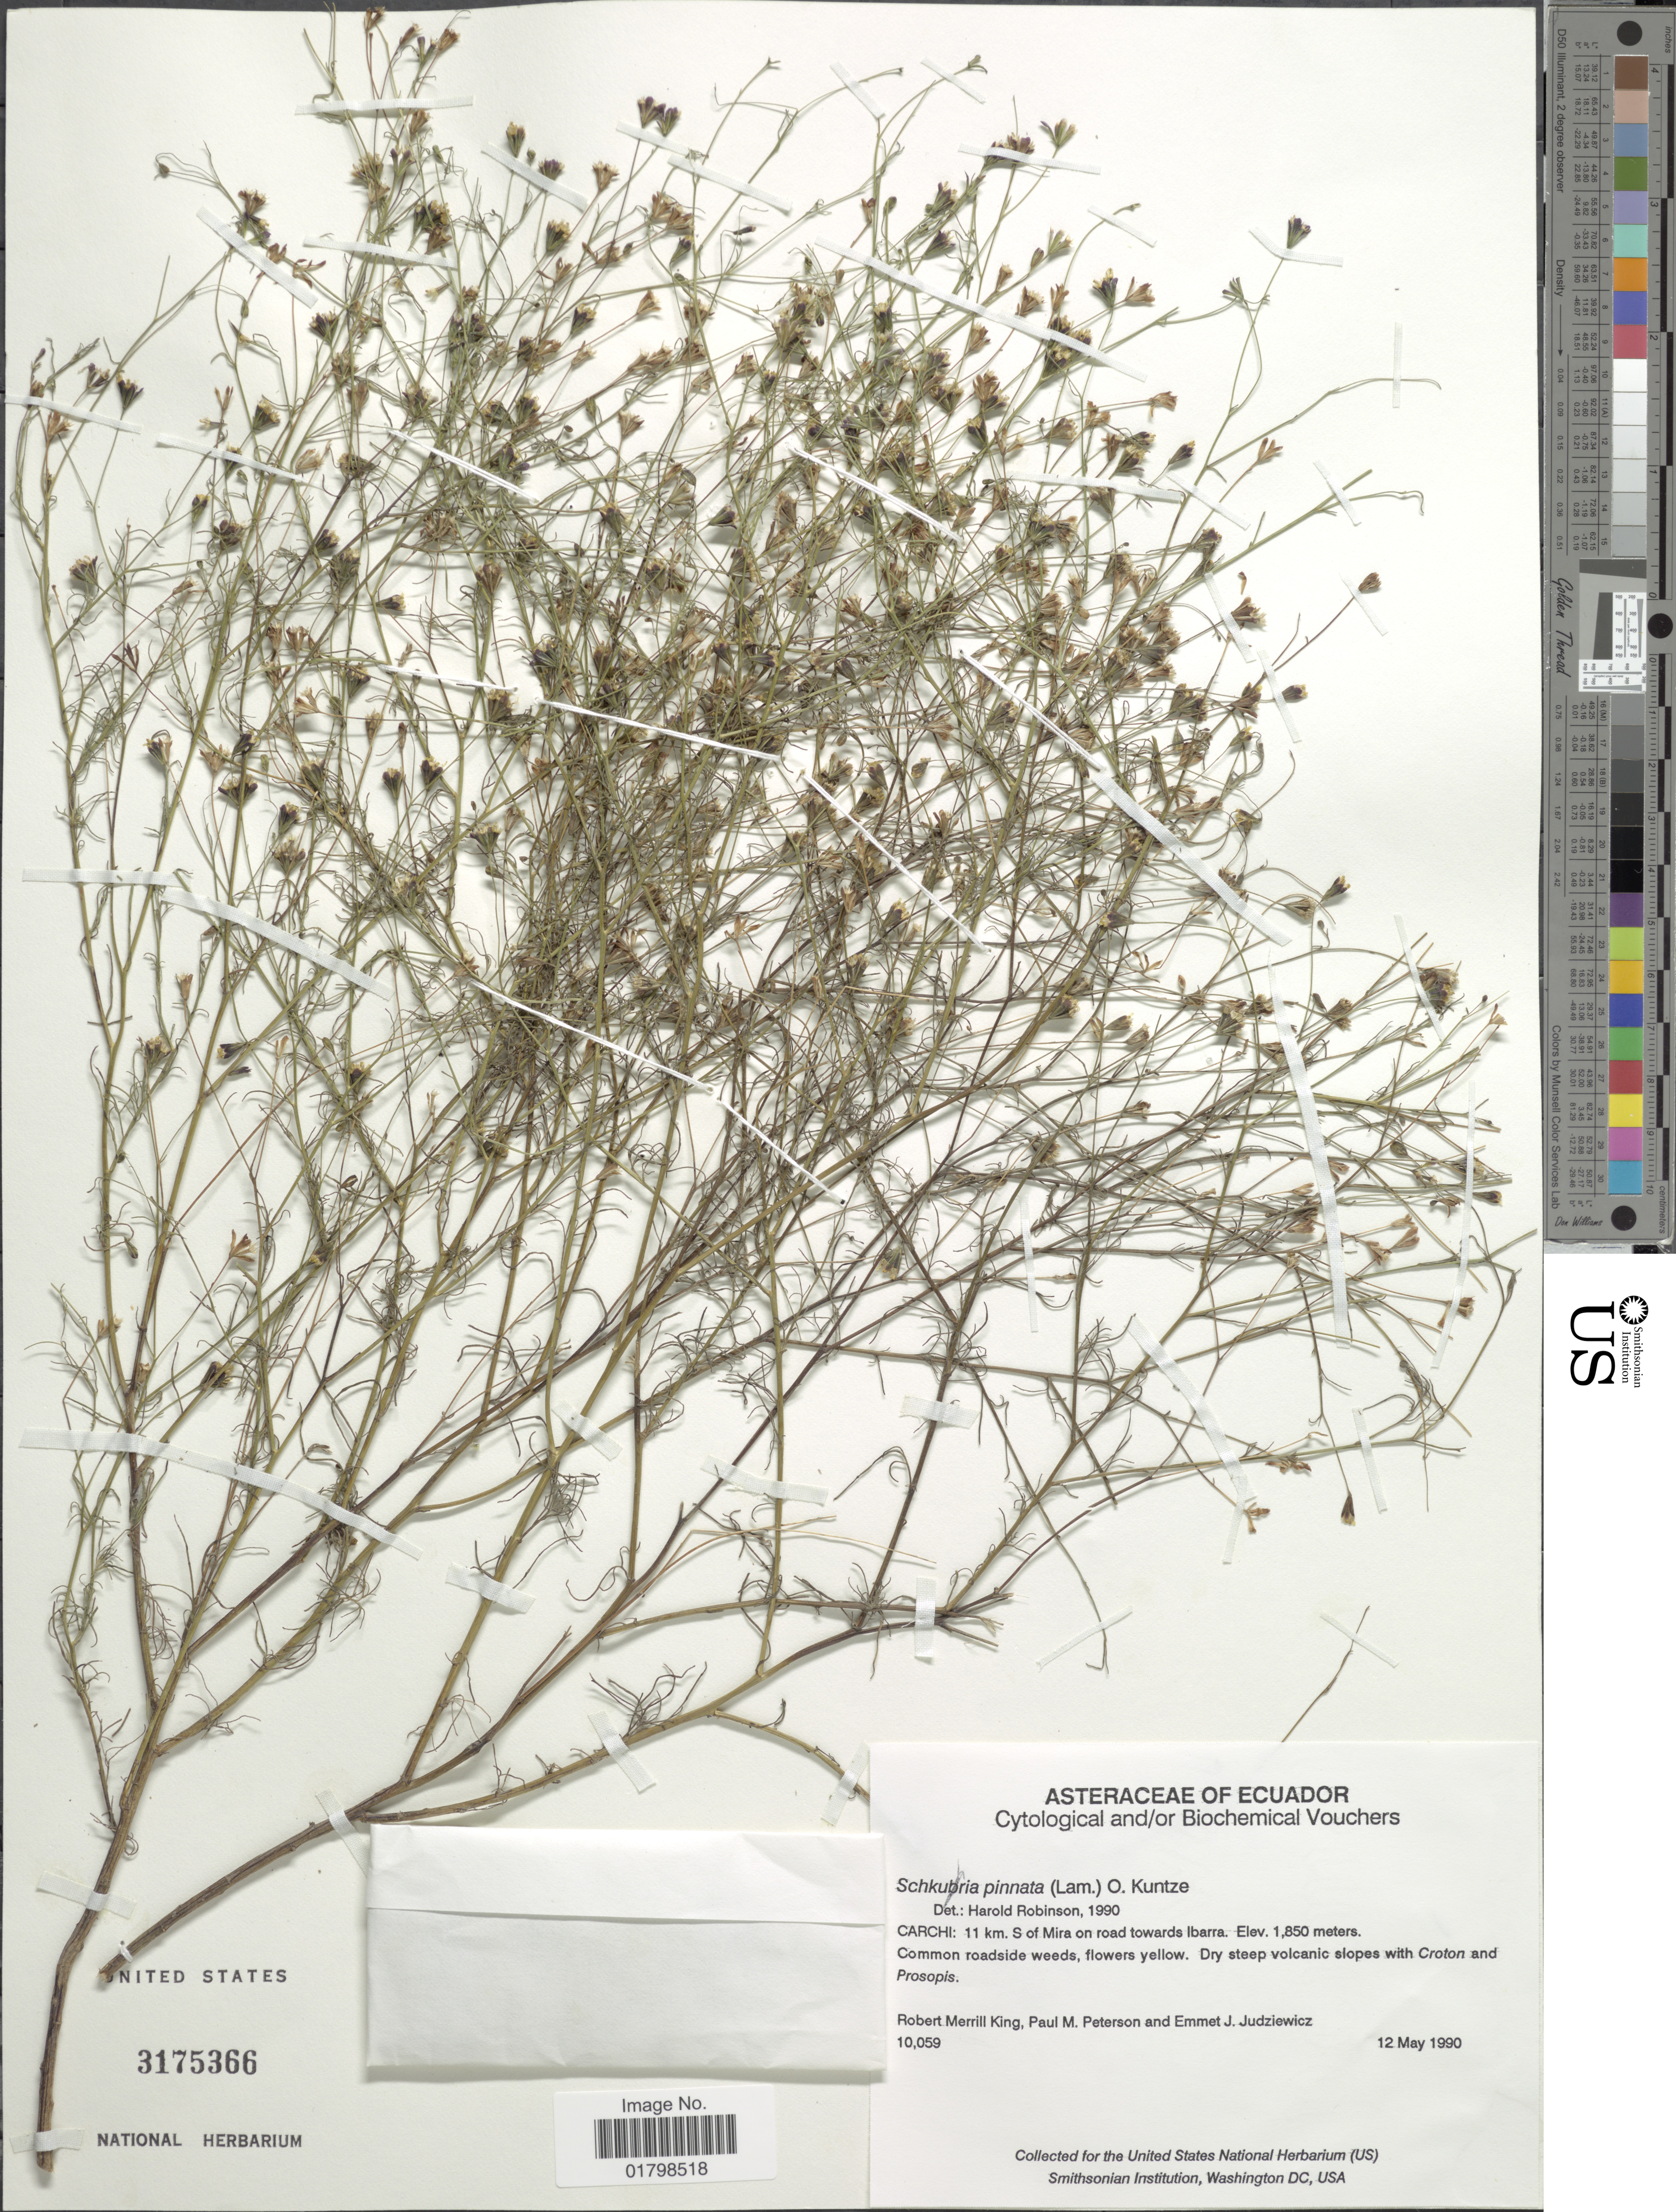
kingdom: Plantae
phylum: Tracheophyta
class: Magnoliopsida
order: Asterales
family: Asteraceae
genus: Schkuhria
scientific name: Schkuhria pinnata var. abrotanoides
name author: (Roth) Cabrera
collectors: R. M. King, P. M. Peterson & E. J. Judziewicz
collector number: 10059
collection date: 1990-05-12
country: Ecuador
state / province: Carchi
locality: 11 km. S of Mira on road towards Ibarra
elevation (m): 1850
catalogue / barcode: US 3175366